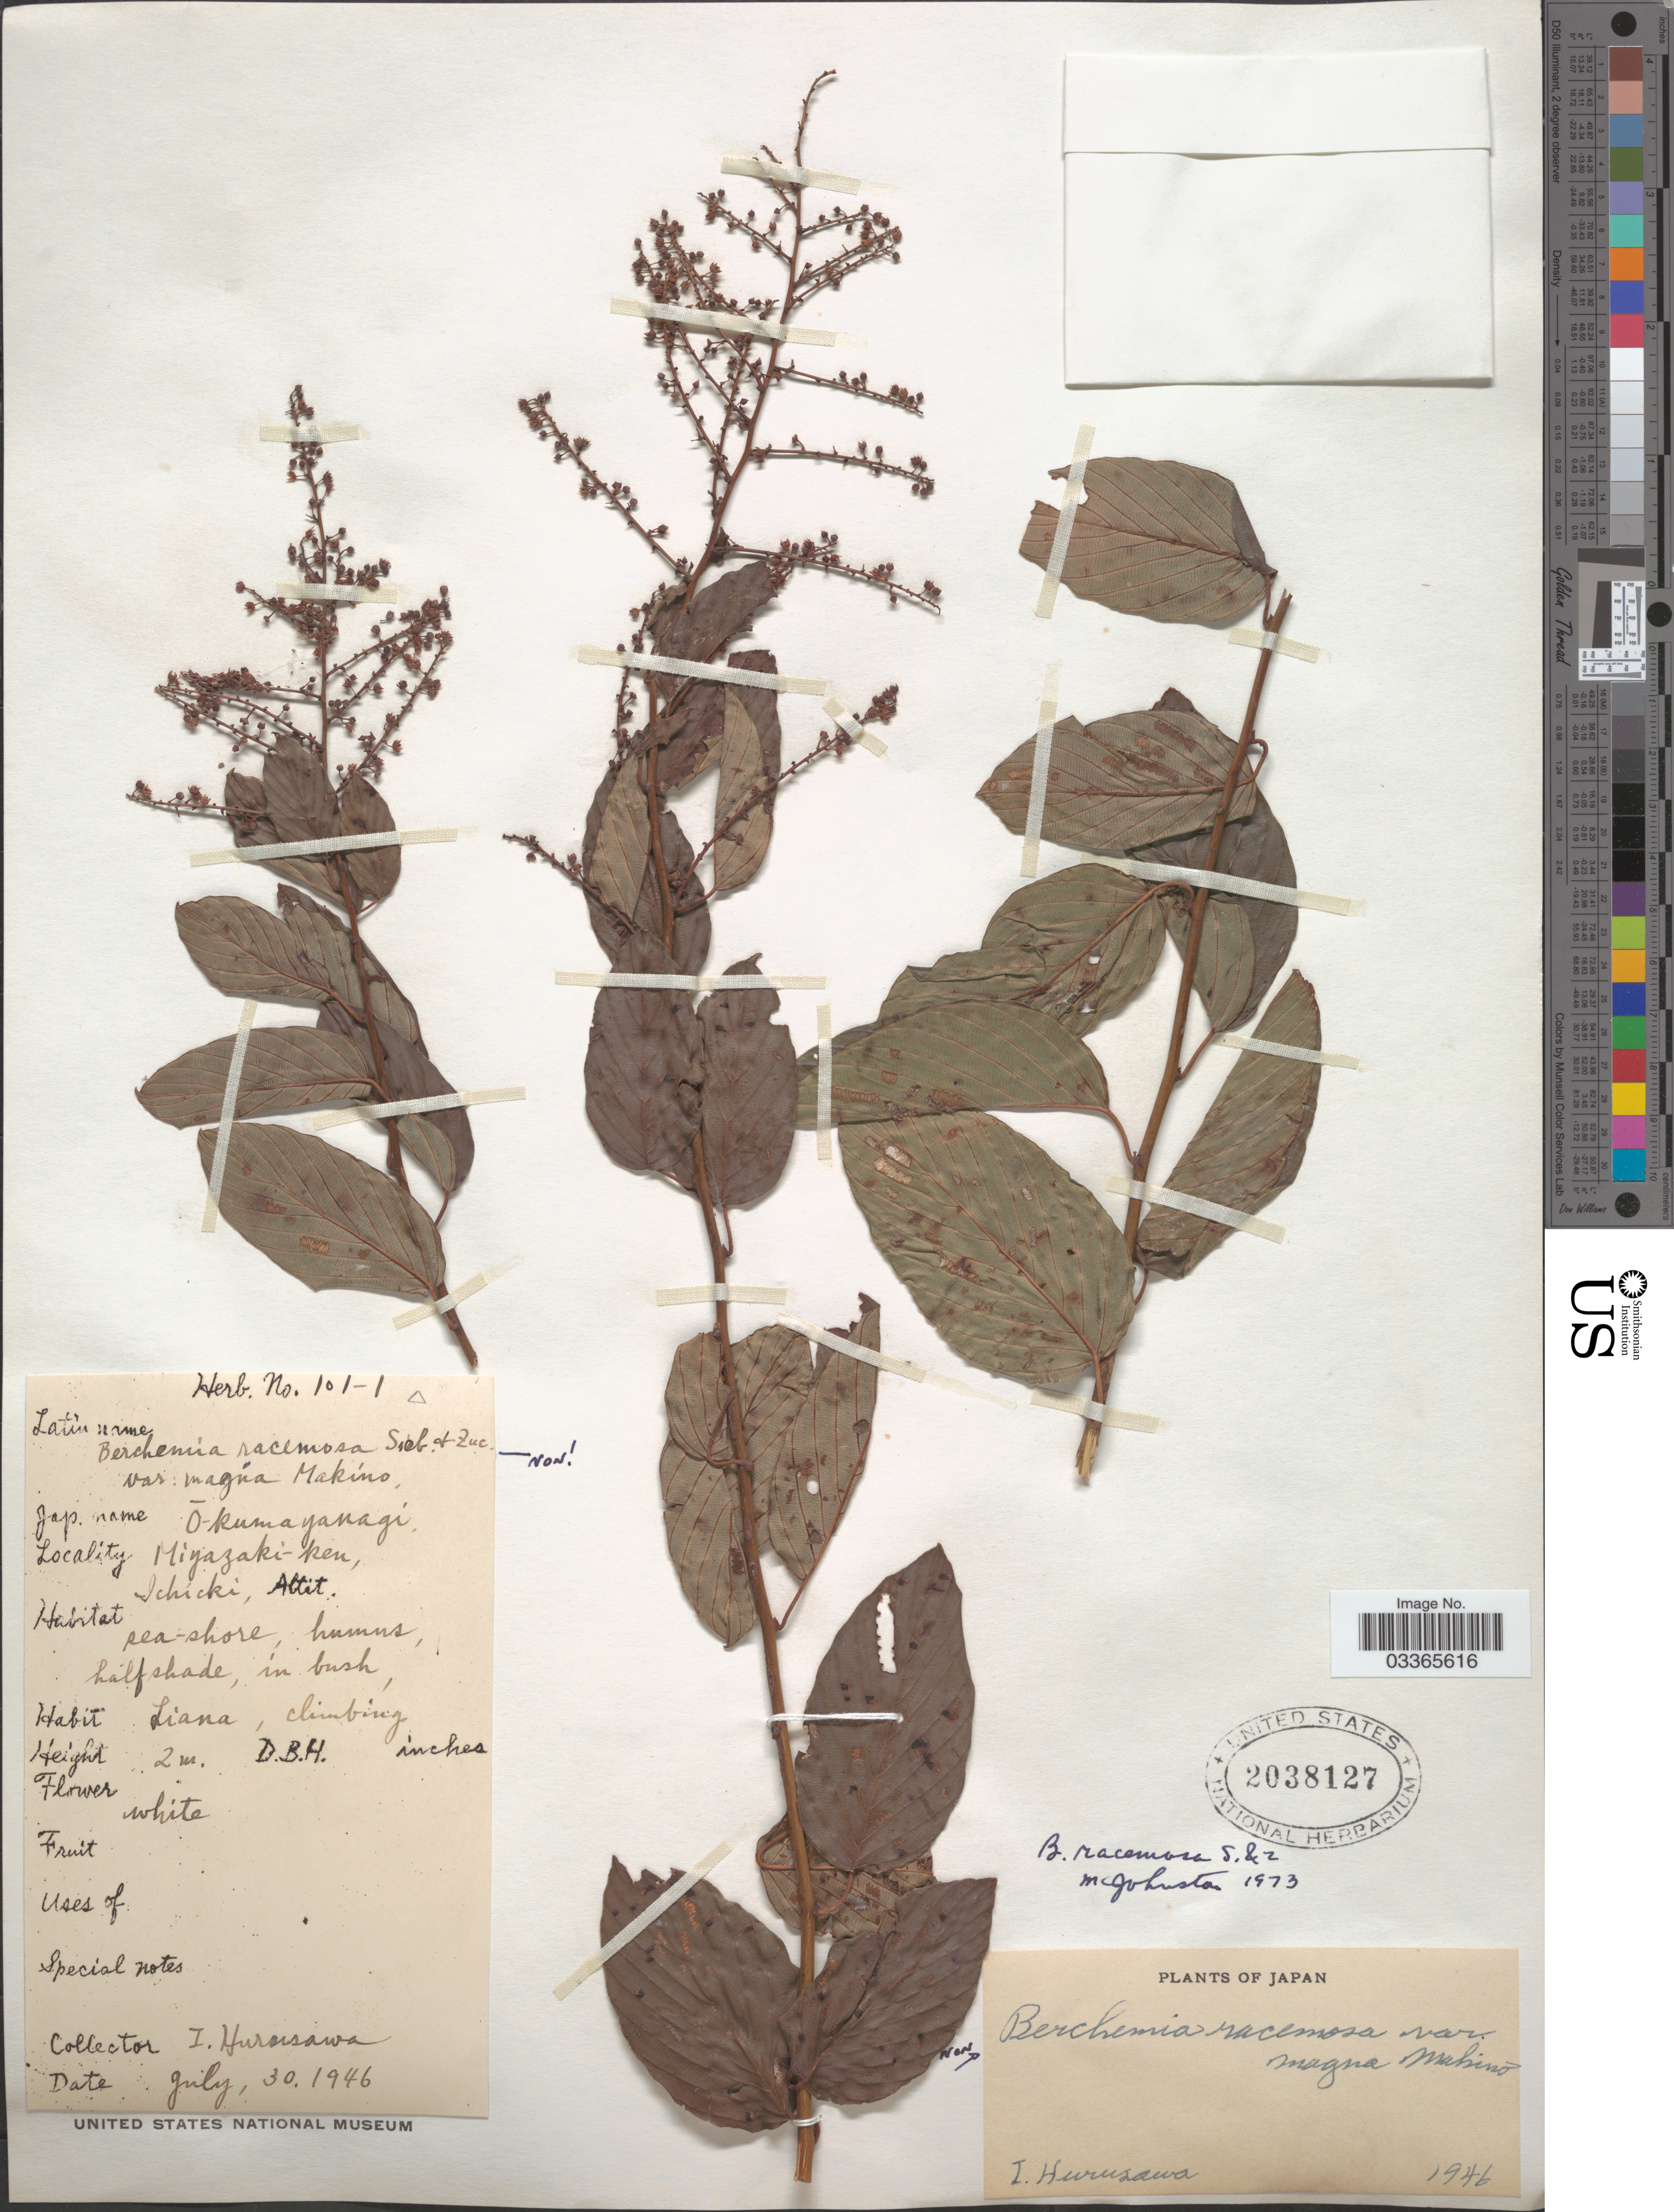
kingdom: Plantae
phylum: Tracheophyta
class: Magnoliopsida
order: Rosales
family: Rhamnaceae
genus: Berchemia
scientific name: Berchemia racemosa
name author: Siebold & Zucc.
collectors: I. Hurusawa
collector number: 101-1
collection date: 1946-07-30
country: Japan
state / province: Miyazaki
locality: Miyazaki-ken, Ichicki.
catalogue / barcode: US 2038127